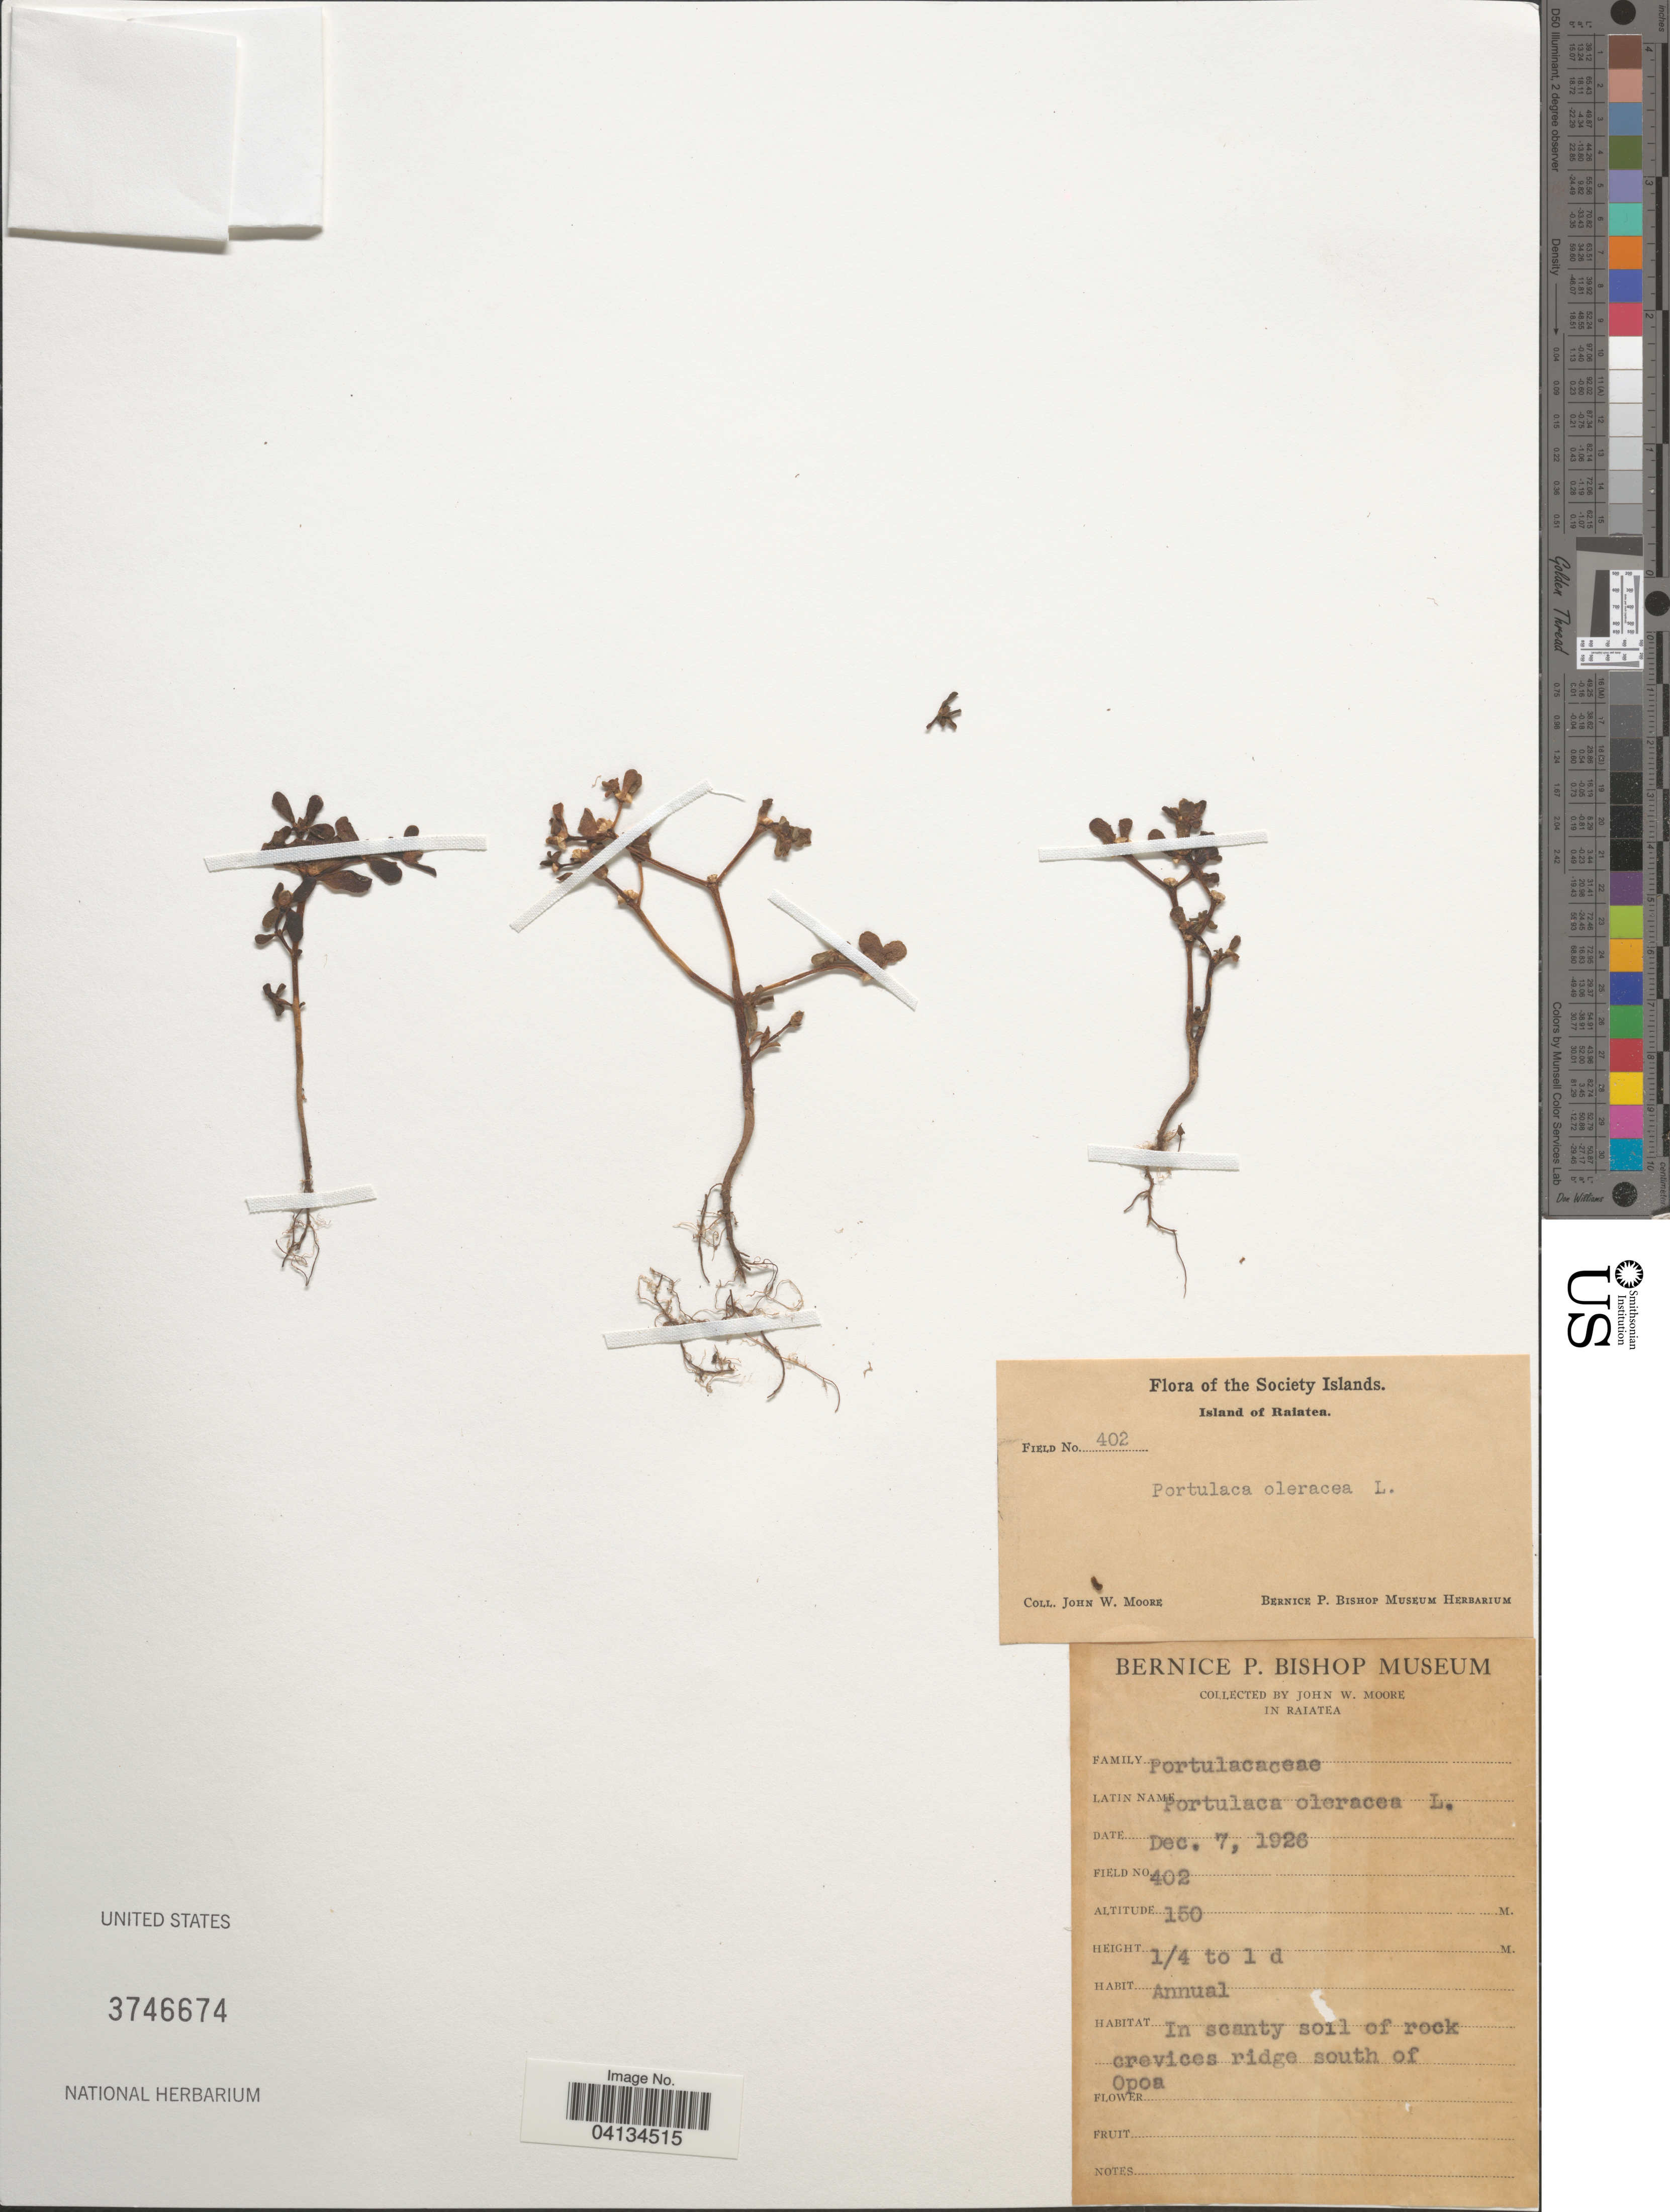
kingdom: Plantae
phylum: Tracheophyta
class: Magnoliopsida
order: Caryophyllales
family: Portulacaceae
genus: Portulaca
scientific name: Portulaca oleracea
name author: L.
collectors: J. Moore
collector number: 402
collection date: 1926-12-07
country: French Polynesia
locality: The Society Islands. Island of Raiatea. In scanty soil of rock crevices ridge south of Opoa.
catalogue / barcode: US 3746674